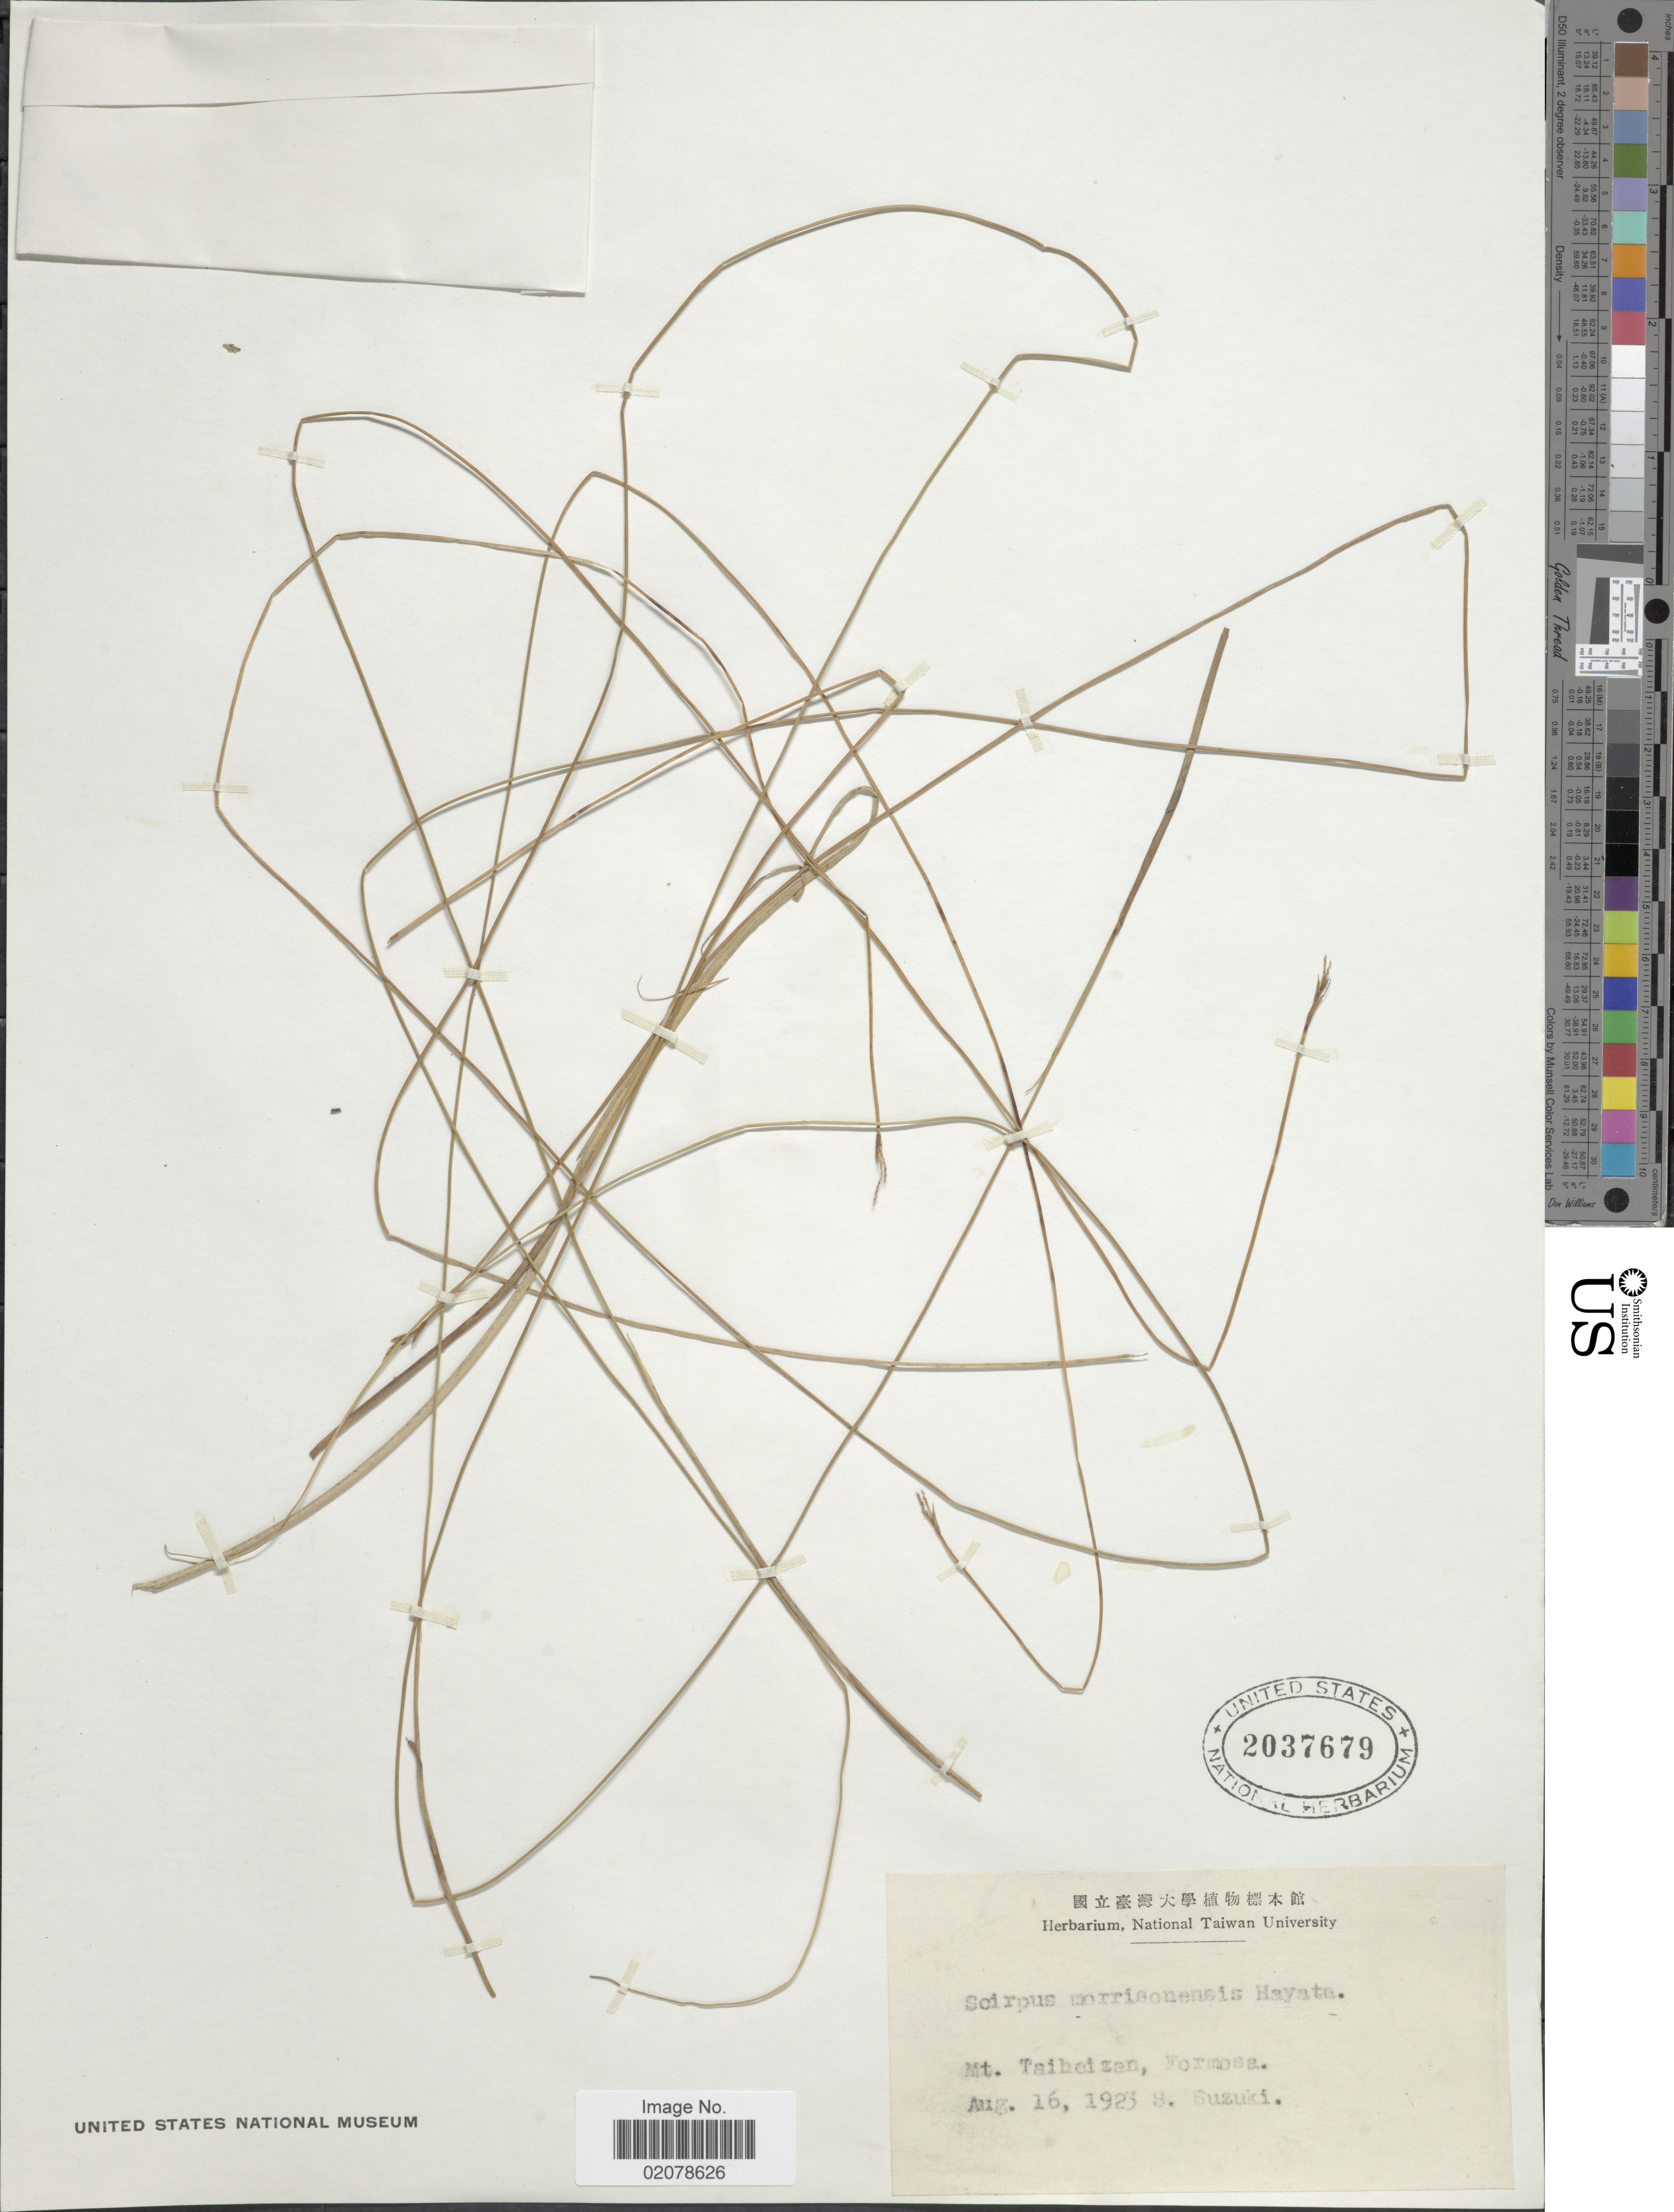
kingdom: Plantae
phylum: Tracheophyta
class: Liliopsida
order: Poales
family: Cyperaceae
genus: Trichophorum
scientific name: Trichophorum subcapitatum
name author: (Thwaites & Hook.) D.A. Simpson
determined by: Strong, Mark T., (BOT), Smithsonian Institution - National Museum of Natural History (UNITED STATES)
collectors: S. Suzuki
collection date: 1923-08-16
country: Taiwan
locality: Mt. Taiheizan, Formosa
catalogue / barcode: US 2037679